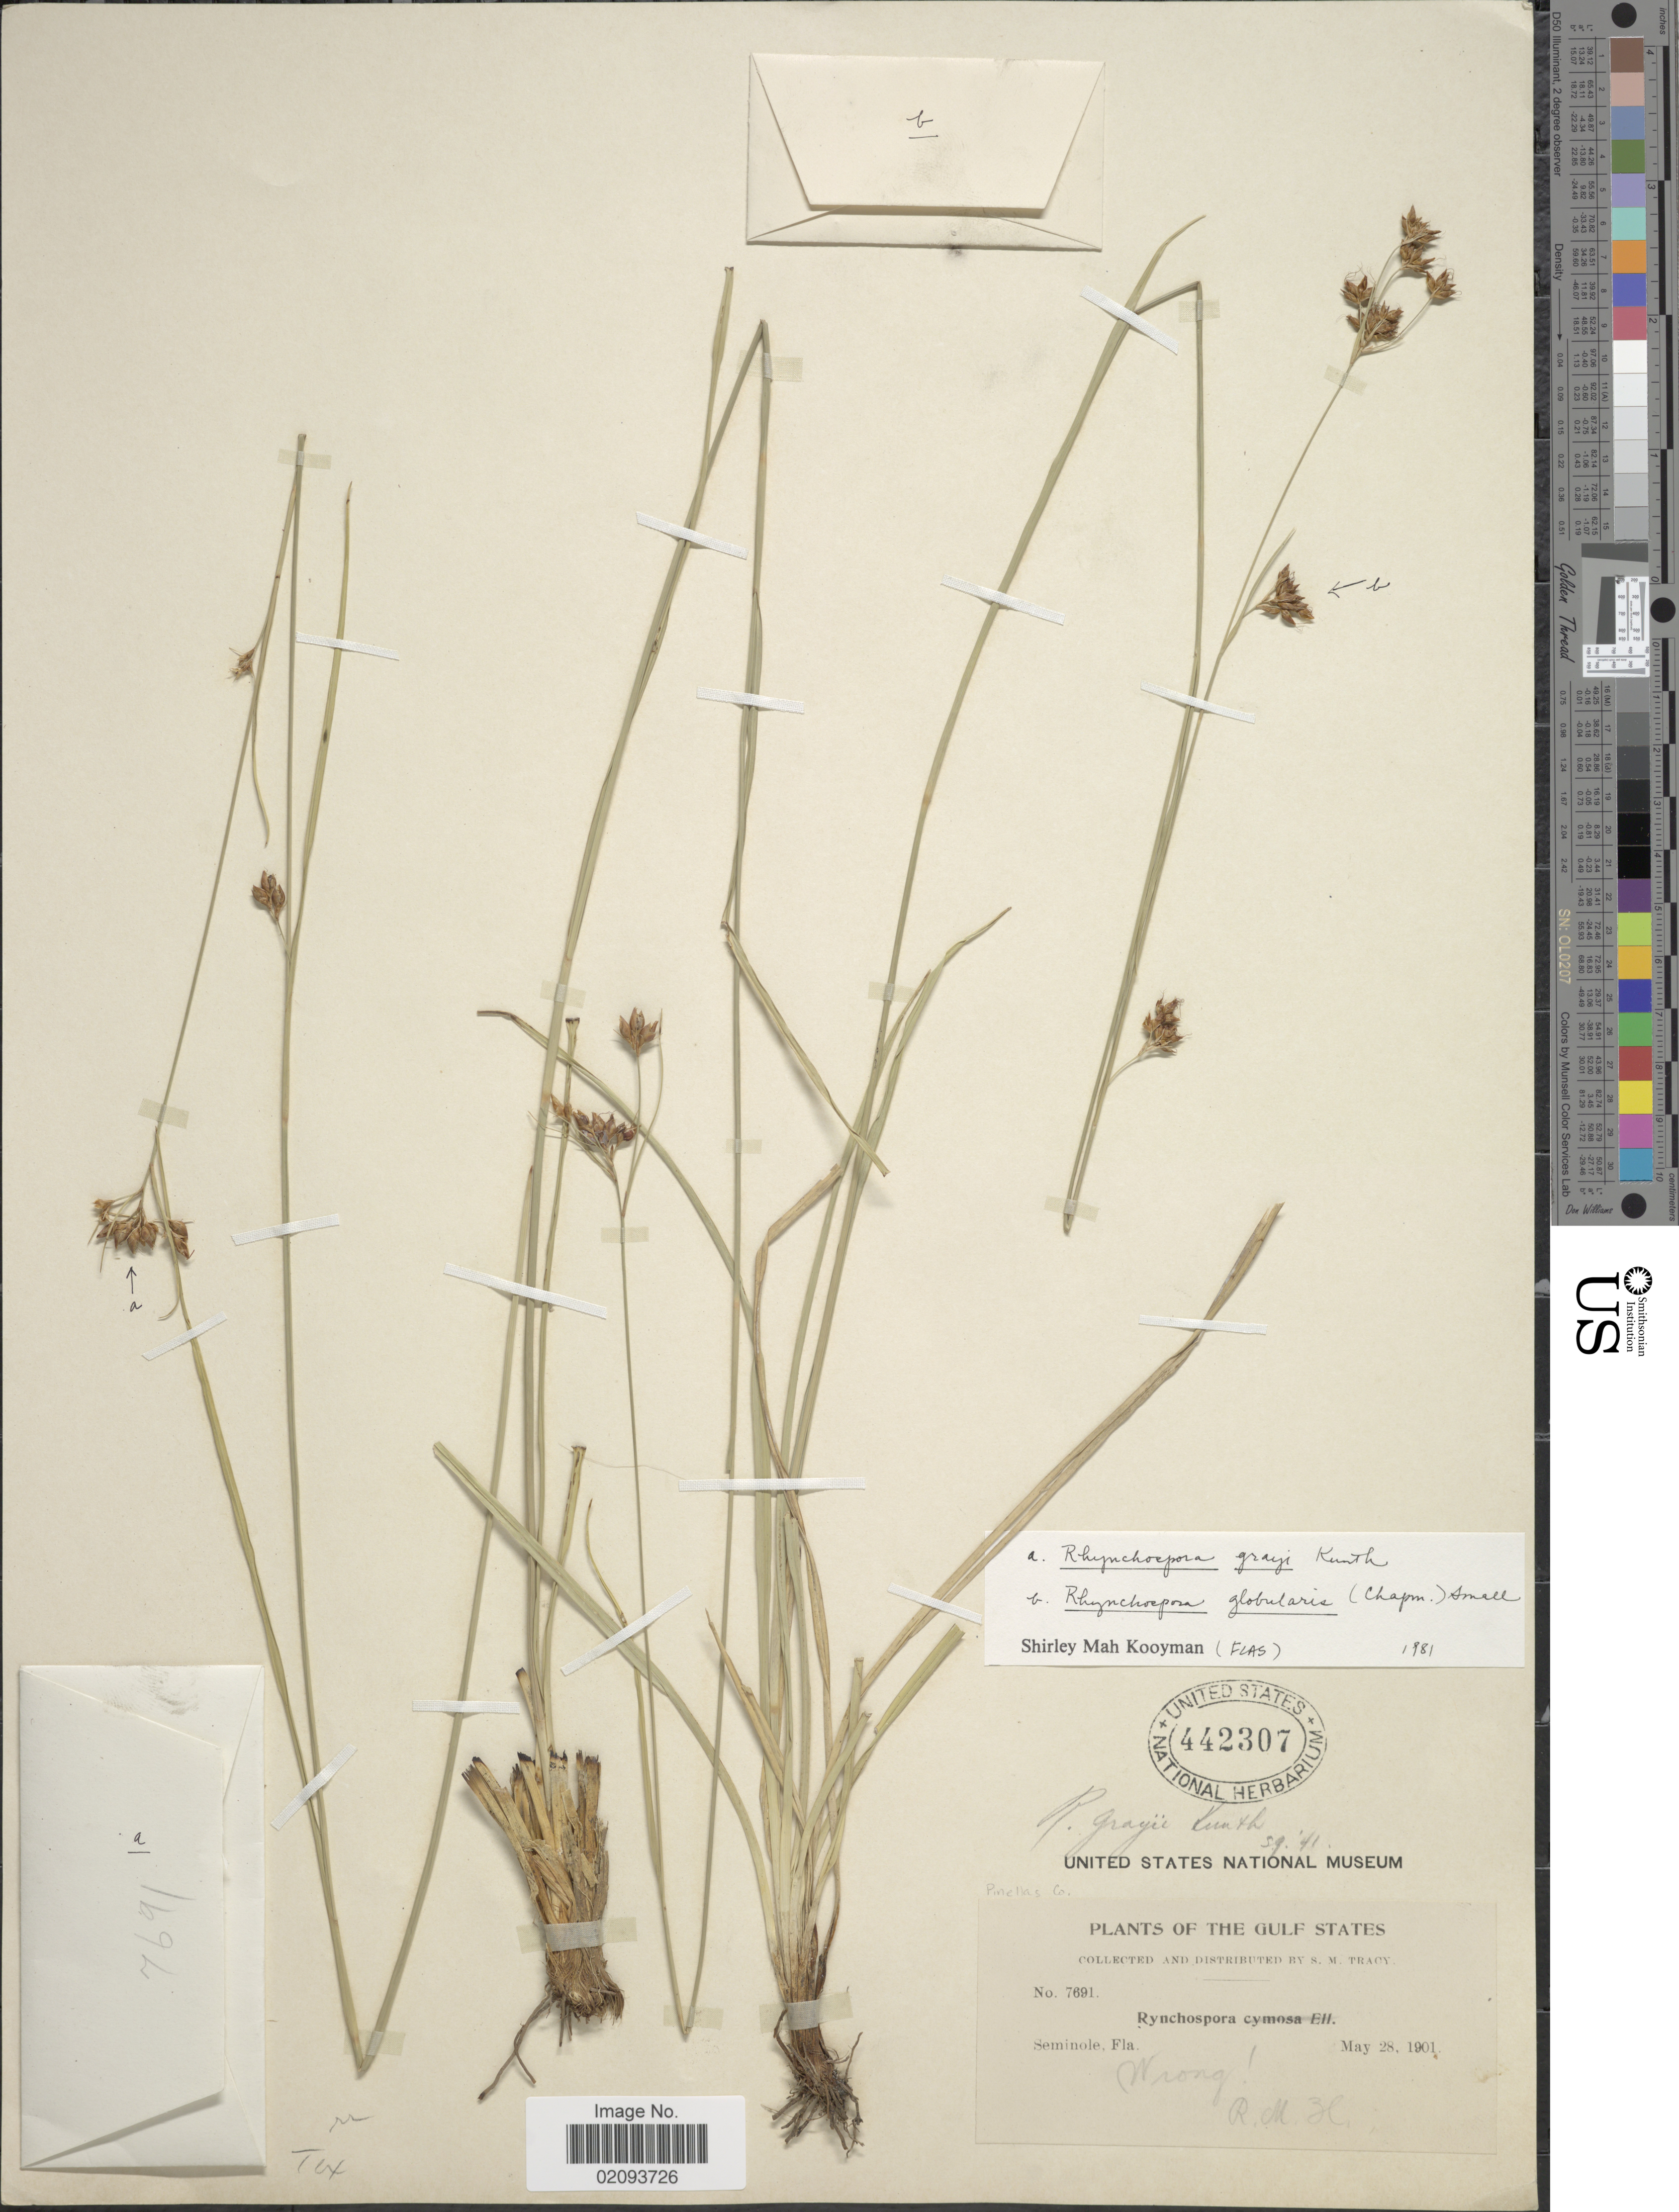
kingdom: Plantae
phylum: Tracheophyta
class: Liliopsida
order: Poales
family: Cyperaceae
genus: Rhynchospora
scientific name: Rhynchospora grayi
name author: Kunth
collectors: S. M. Tracy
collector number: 7691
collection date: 1901-05-28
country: United States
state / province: Florida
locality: Gulf States, Seminole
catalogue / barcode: US 442307